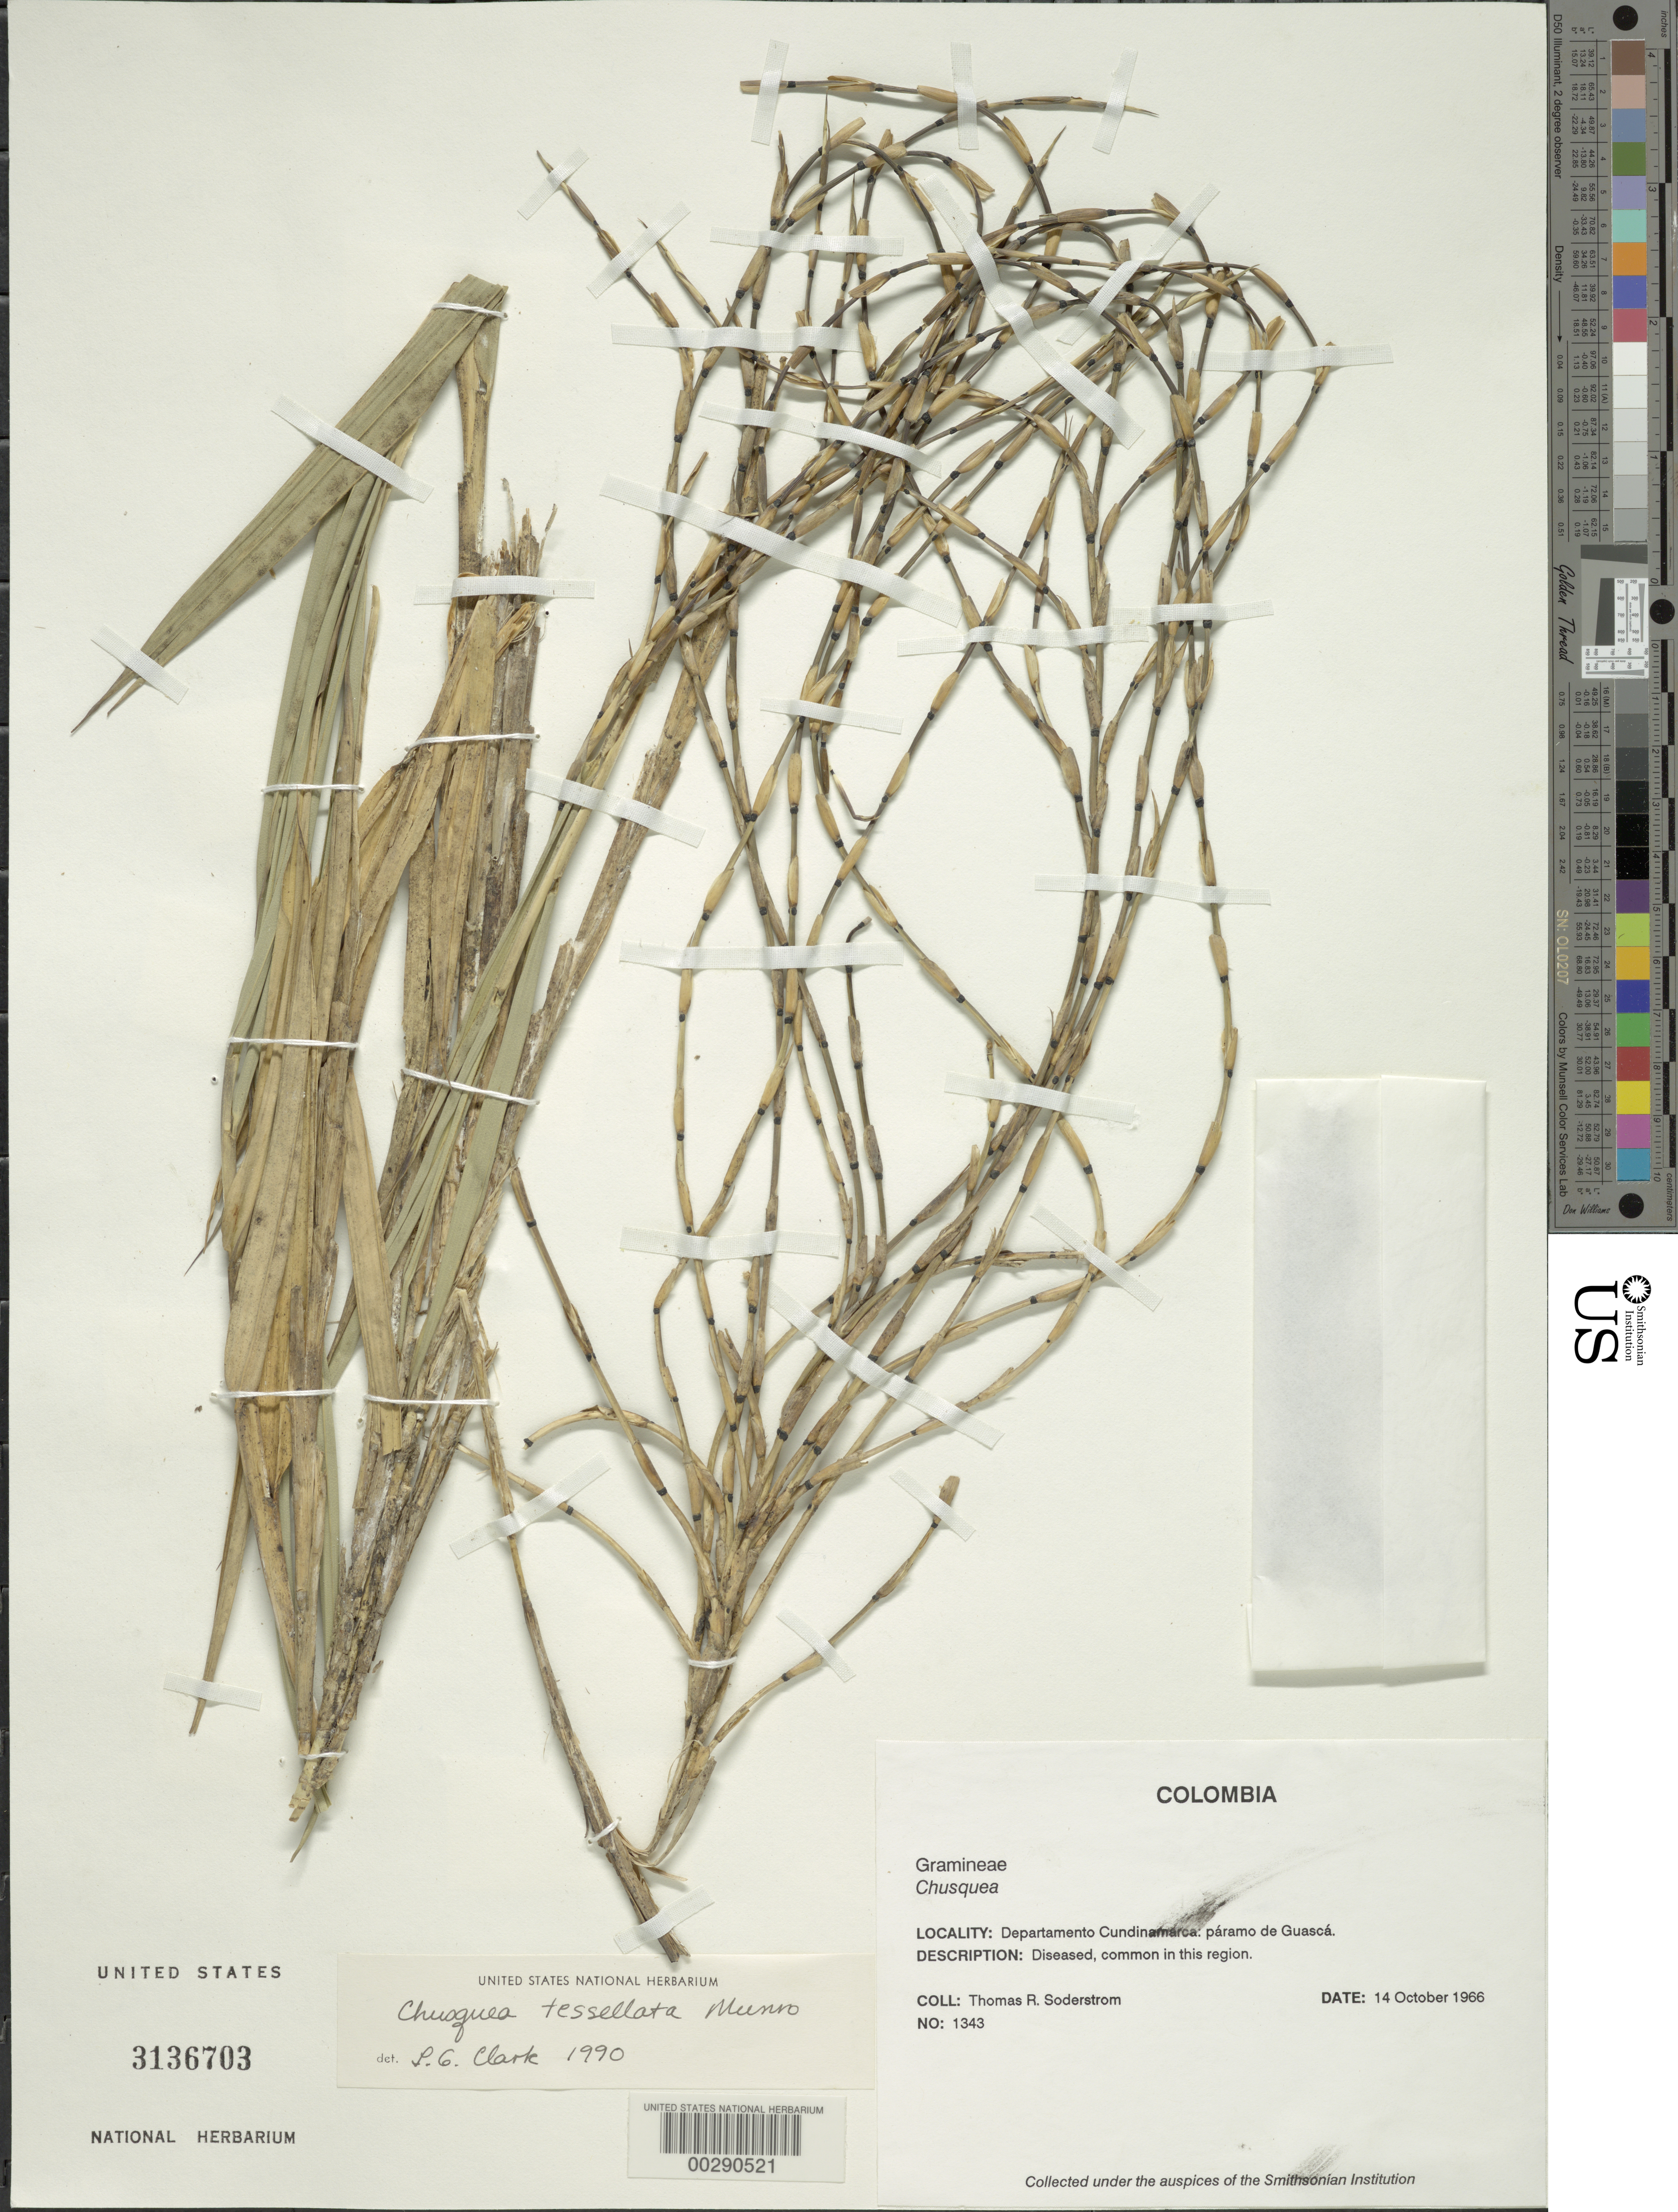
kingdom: Plantae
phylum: Tracheophyta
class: Liliopsida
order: Poales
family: Poaceae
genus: Chusquea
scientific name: Chusquea tessellata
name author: Munro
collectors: T. R. Soderstrom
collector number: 1343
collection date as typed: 14 Oct 1966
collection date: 1966-10-14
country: Colombia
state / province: Cundinamarca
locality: Paramo de Guasca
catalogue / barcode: US 3136703